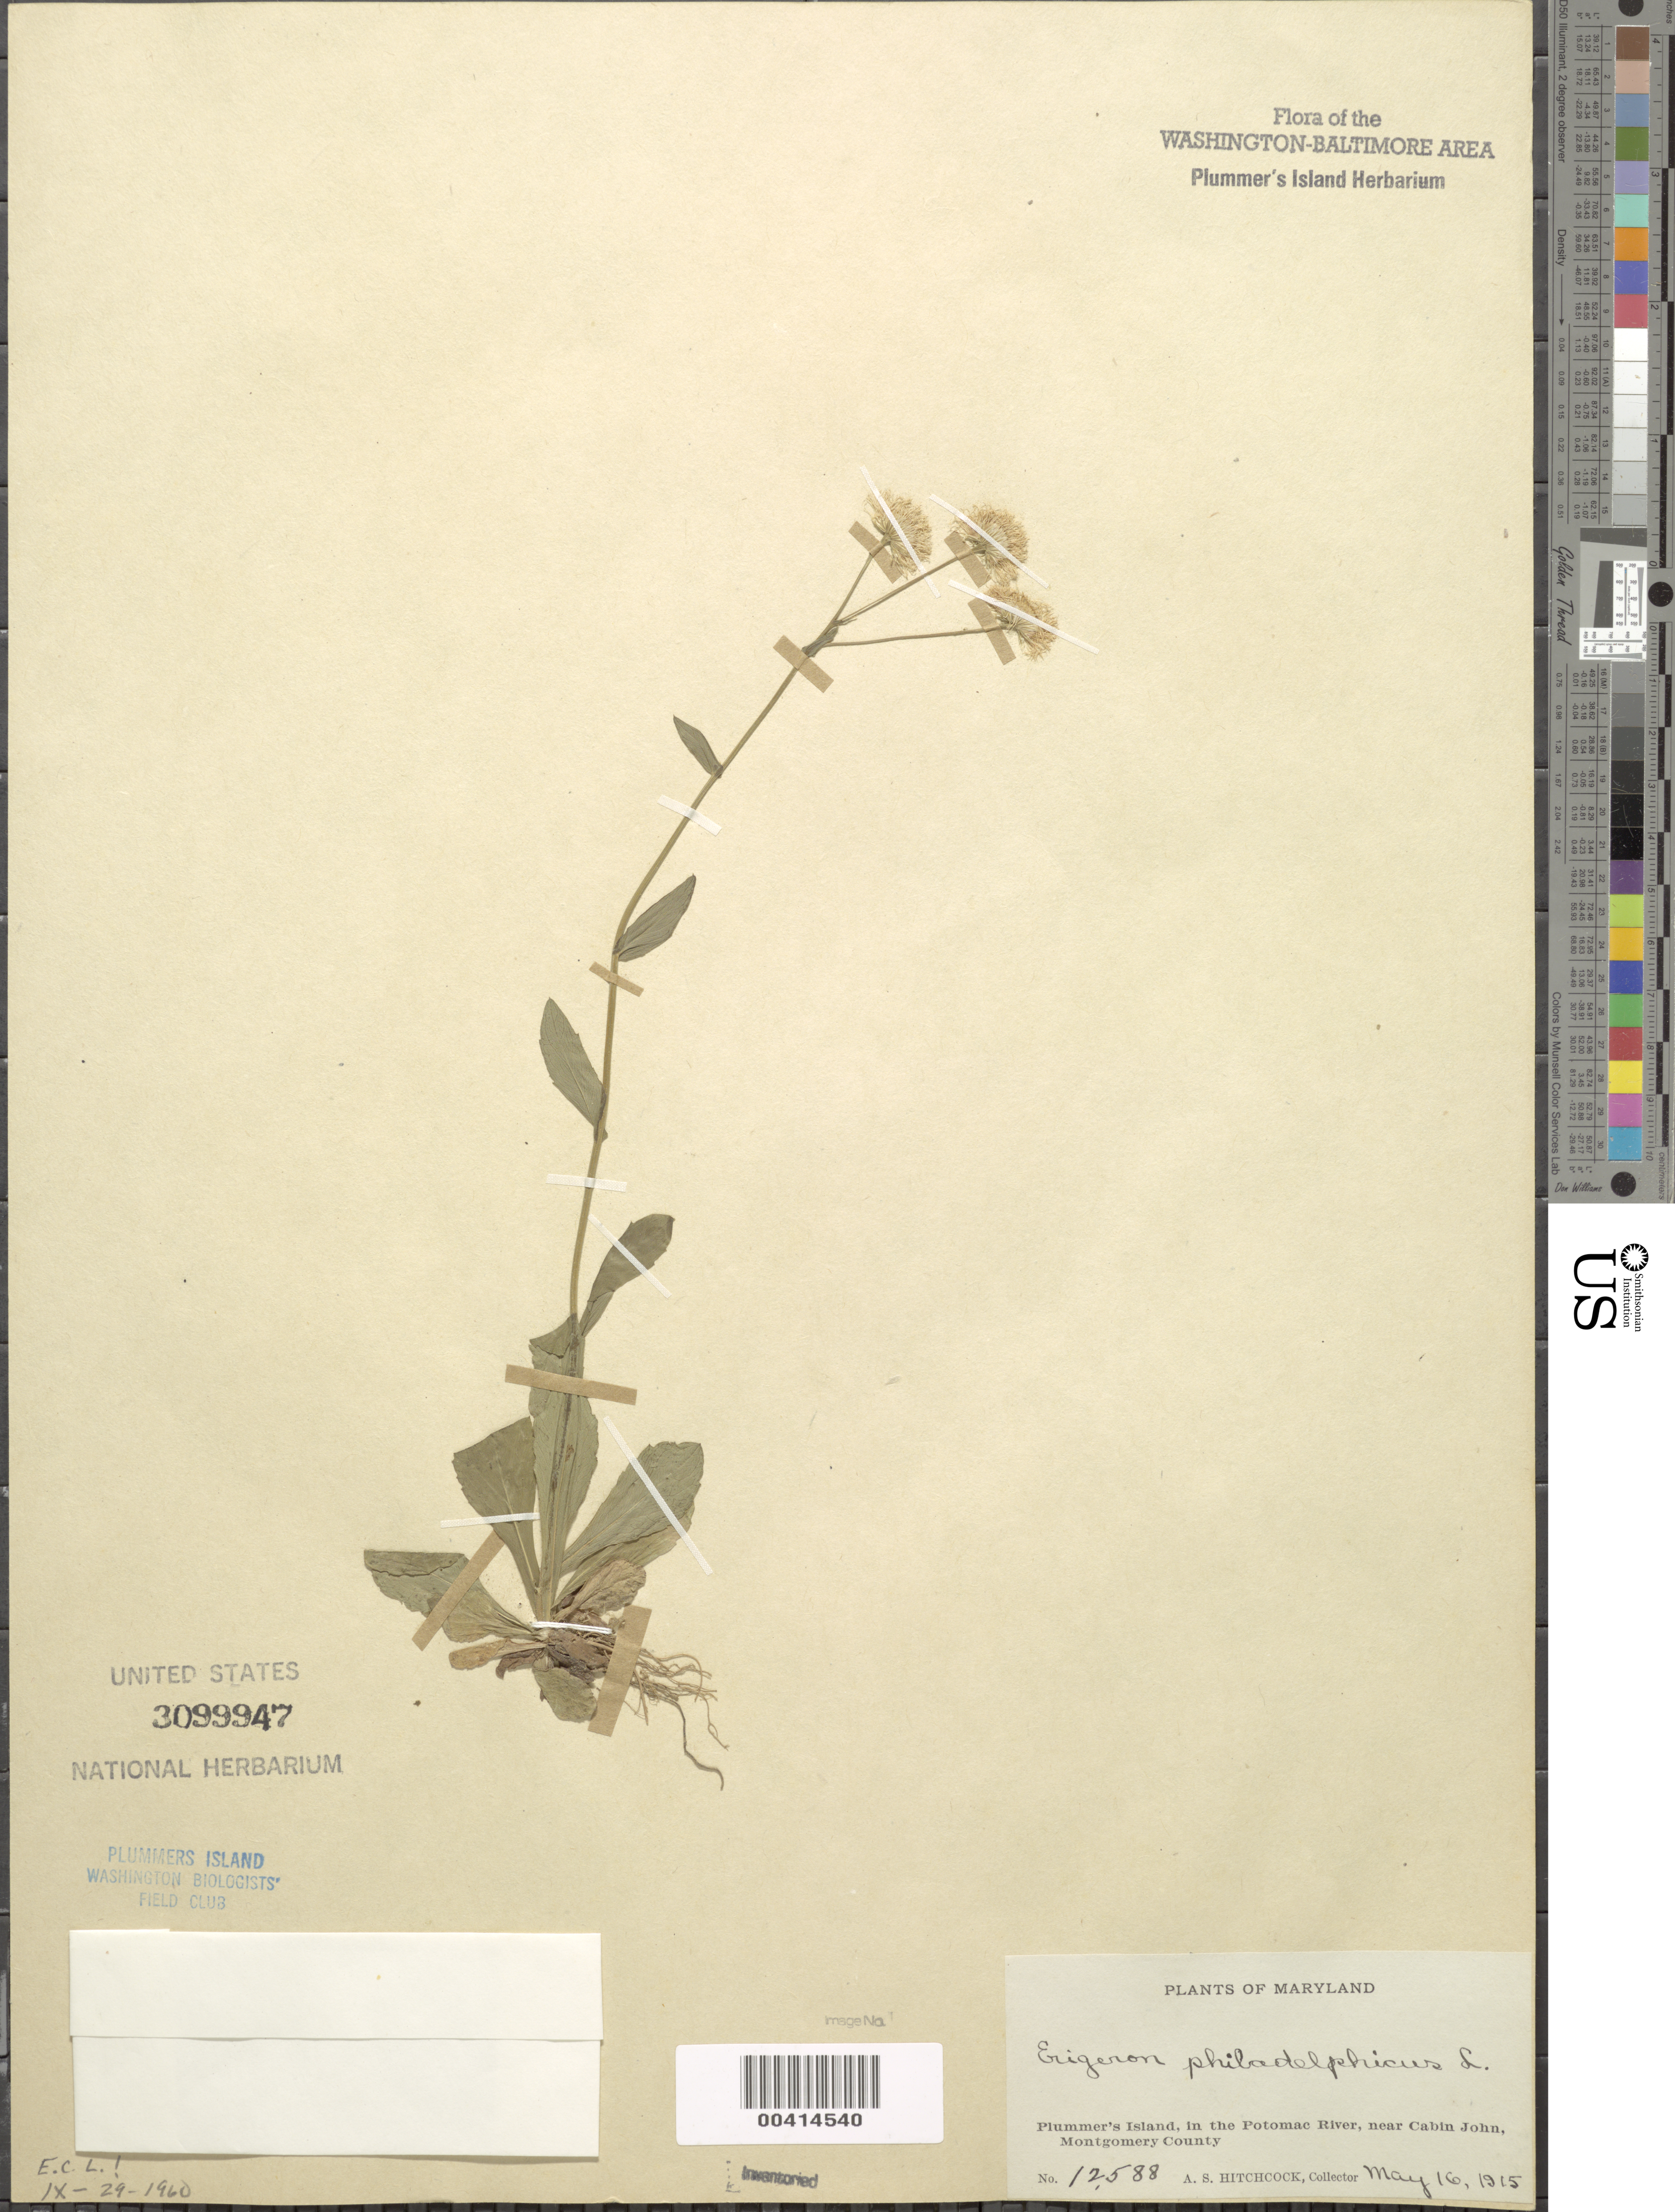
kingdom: Plantae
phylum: Tracheophyta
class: Magnoliopsida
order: Asterales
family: Asteraceae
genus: Erigeron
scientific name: Erigeron philadelphicus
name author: L.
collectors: A. S. Hitchcock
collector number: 12588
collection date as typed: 16 May 1915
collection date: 1915-05-16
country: United States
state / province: Maryland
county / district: Montgomery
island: Plummers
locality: Plummer's Island C. & O. Canal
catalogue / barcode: US 3099947